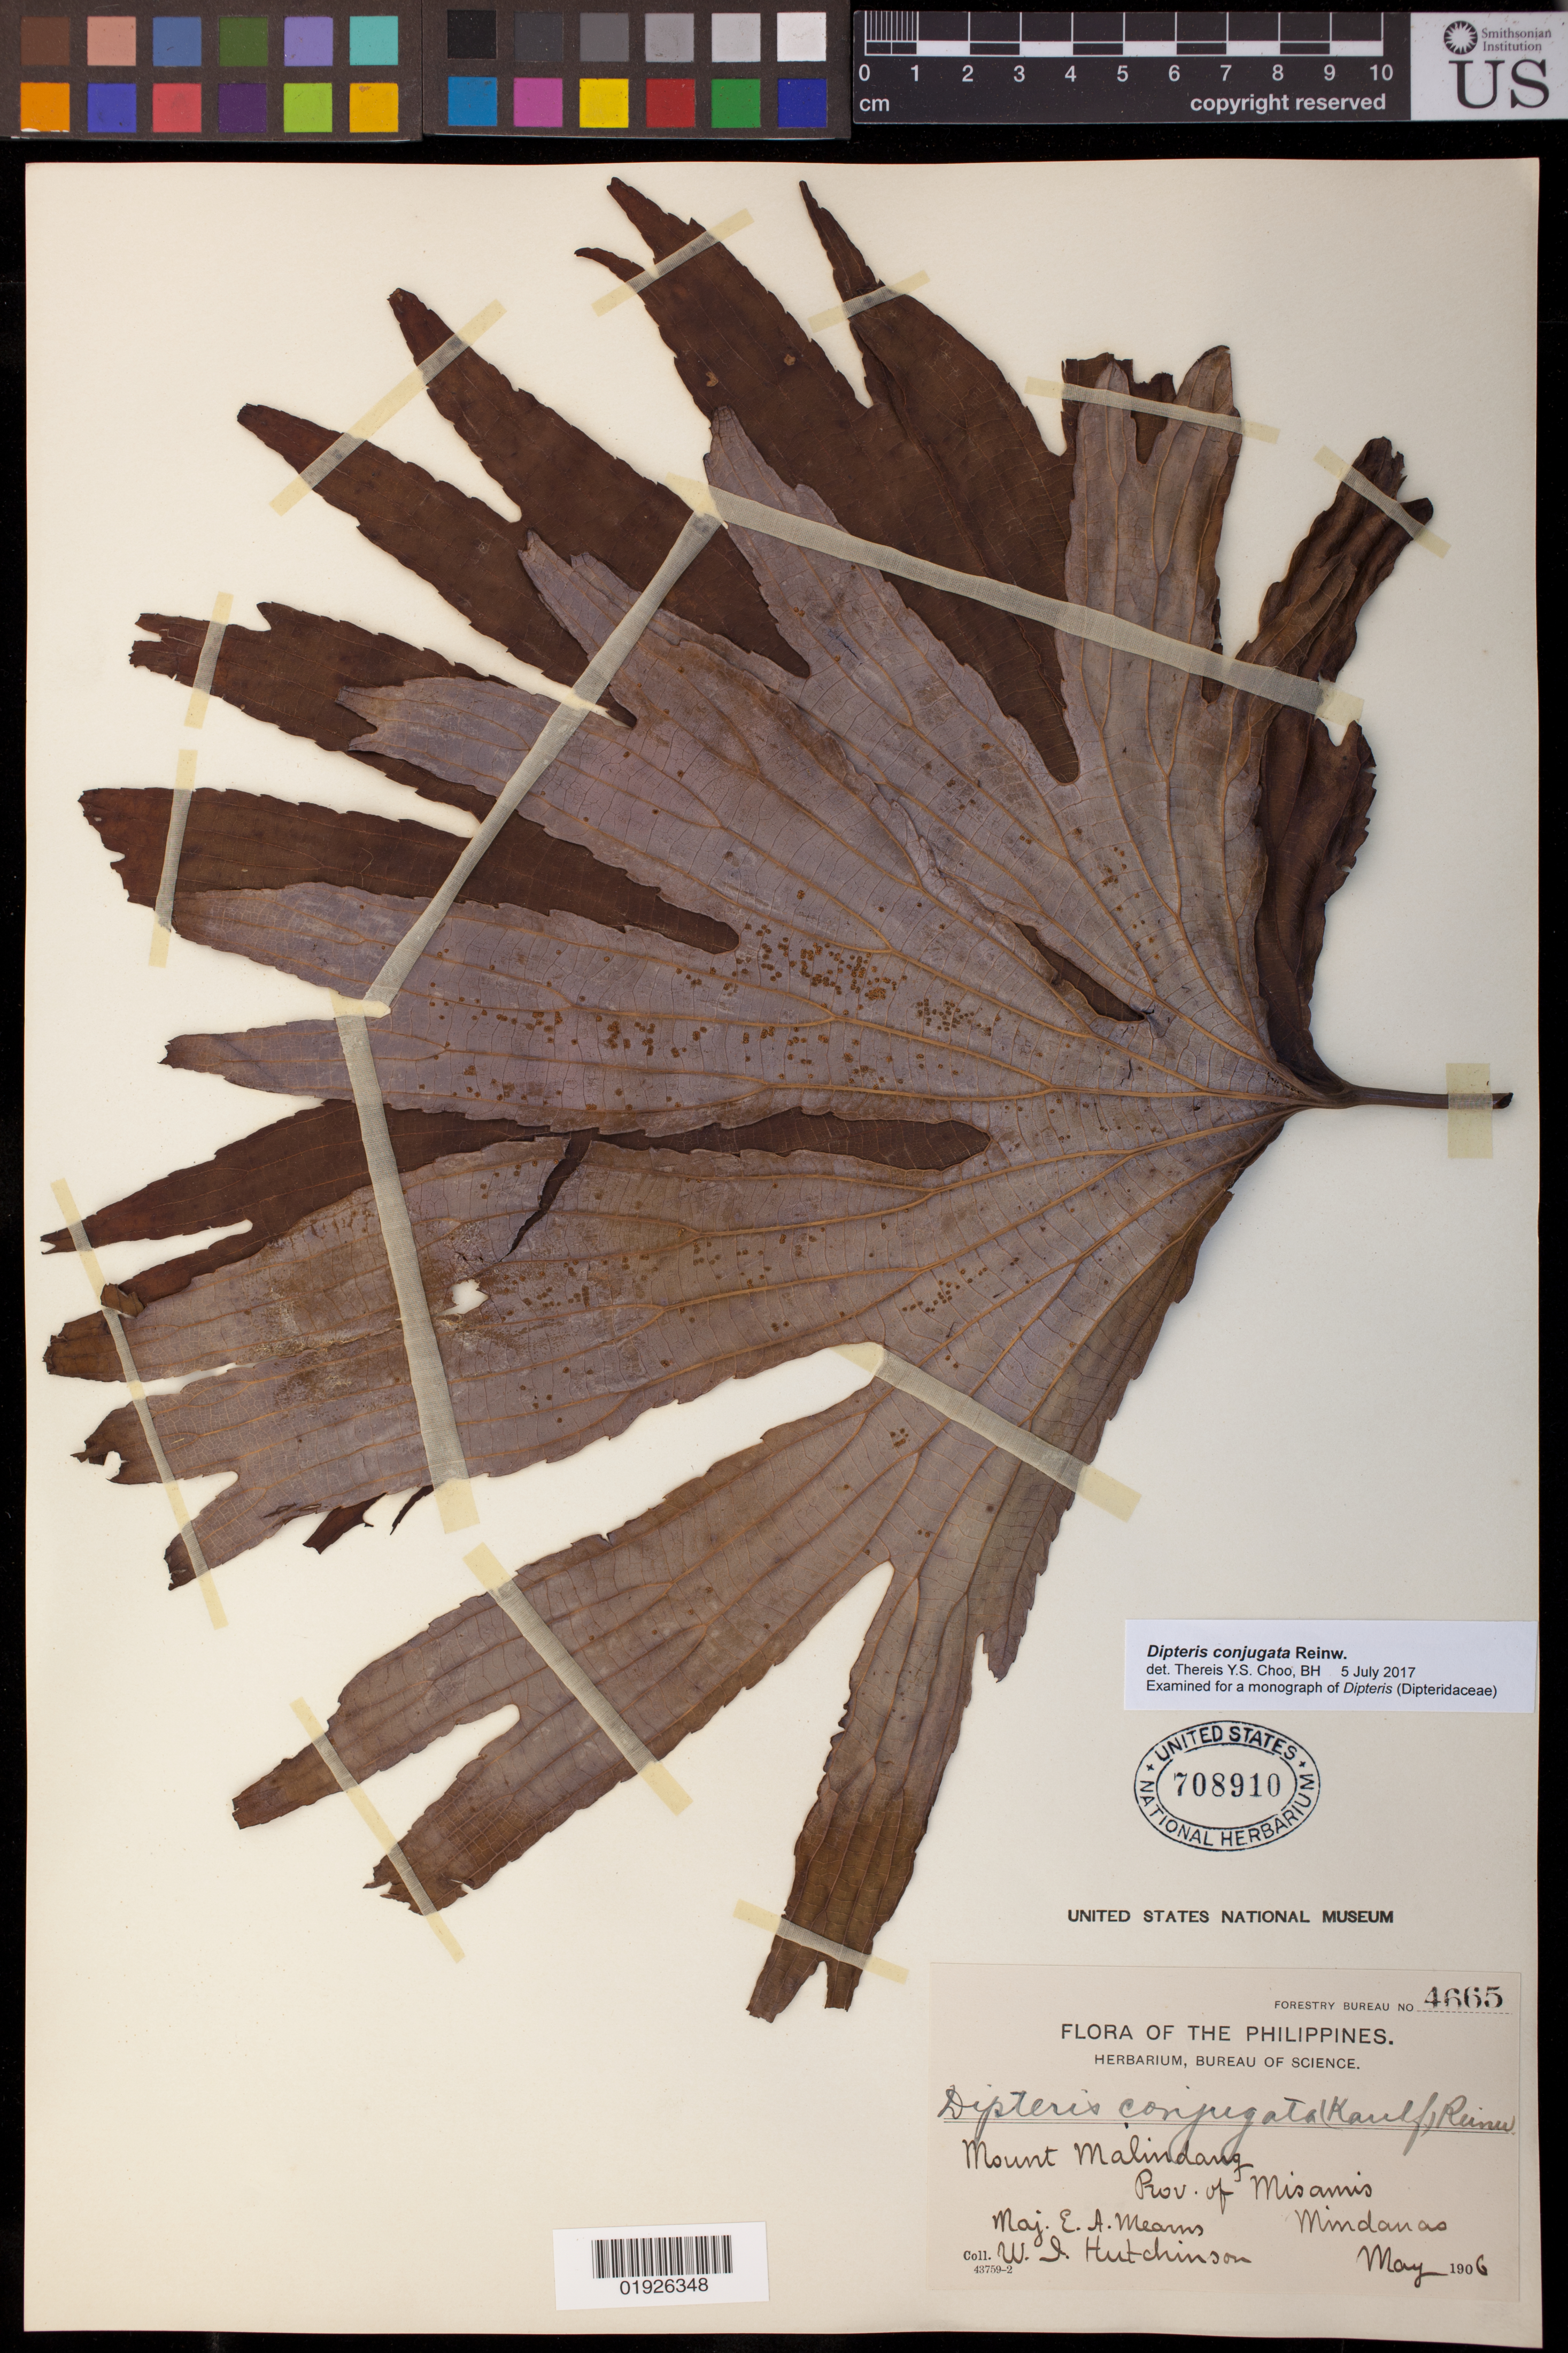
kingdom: Plantae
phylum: Tracheophyta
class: Polypodiopsida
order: Gleicheniales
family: Dipteridaceae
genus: Dipteris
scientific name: Dipteris conjugata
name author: Reinw.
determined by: Choo, Thereis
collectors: E. A. Mearns & W. I. Hutchinson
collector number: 4665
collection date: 1906-05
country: Philippines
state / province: Northern Mindanao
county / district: Misamis Occidental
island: Mindanao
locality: Mt Malindang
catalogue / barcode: US 708910